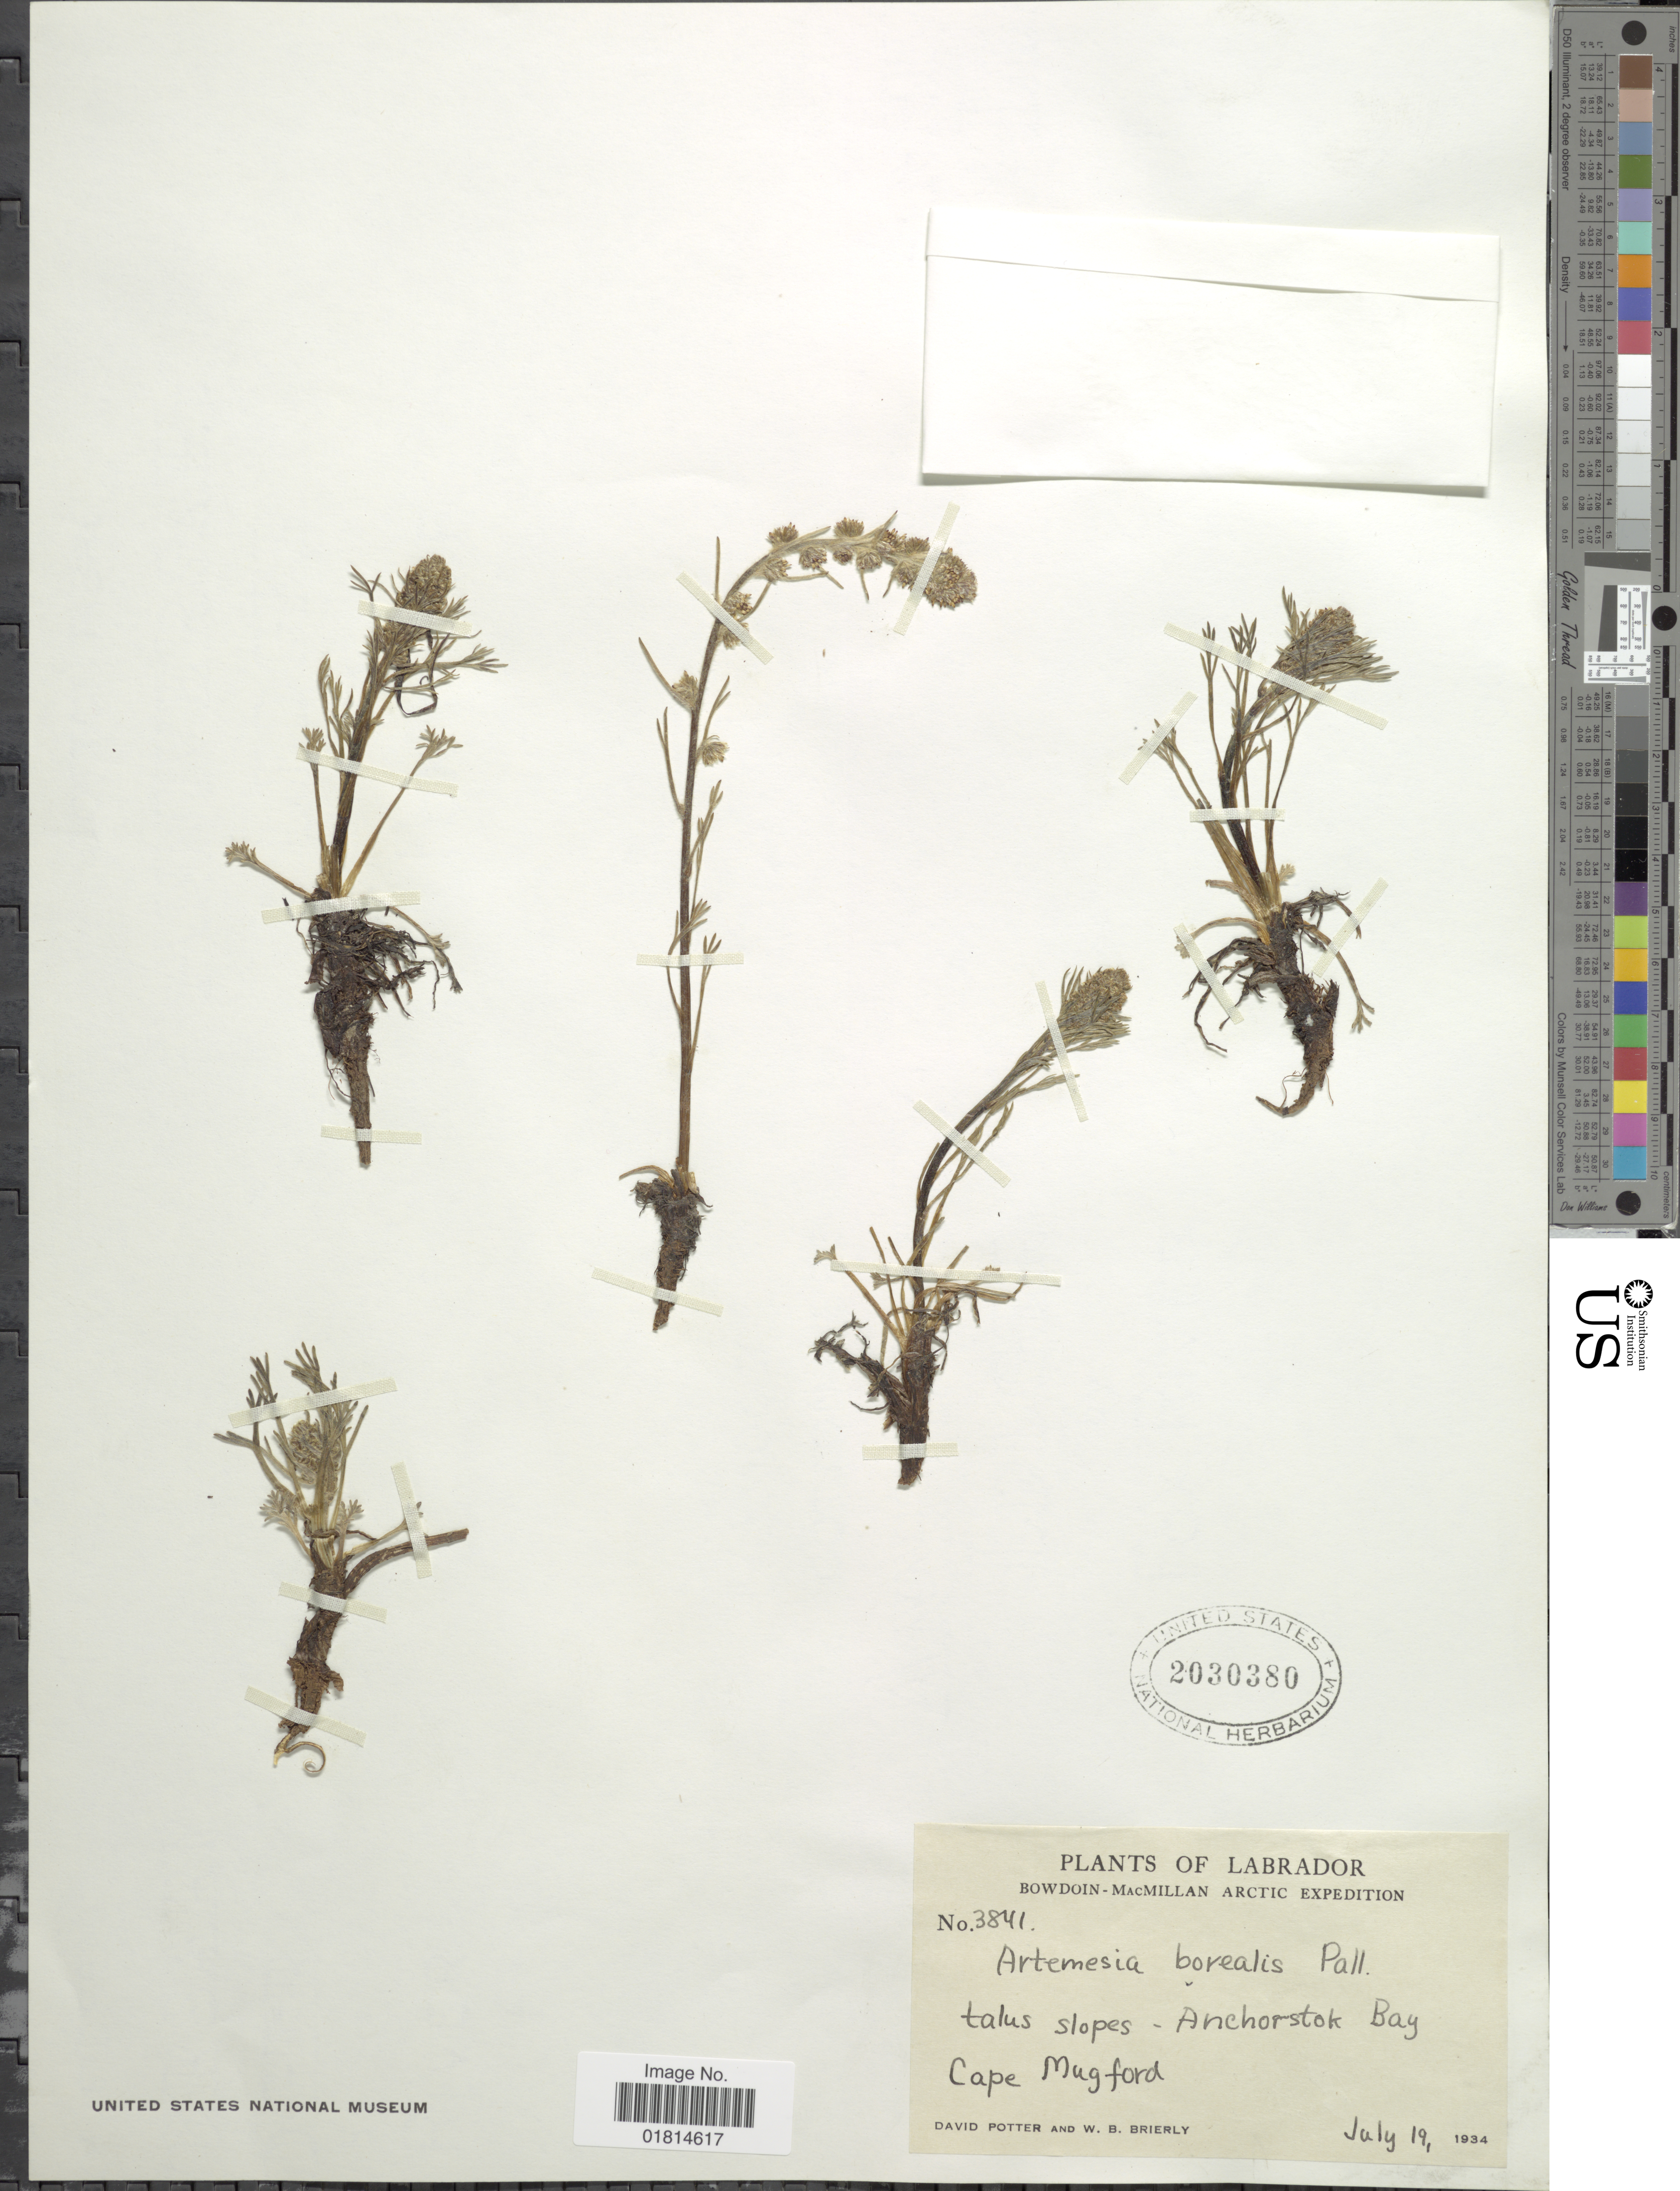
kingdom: Plantae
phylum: Tracheophyta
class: Magnoliopsida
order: Asterales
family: Asteraceae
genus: Artemisia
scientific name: Artemisia borealis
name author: Pall.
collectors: D. Potter & W. Brierly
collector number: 3841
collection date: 1934-07-19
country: Canada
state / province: Newfoundland and Labrador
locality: Labrador. Bowdoin - MacMillan Arctic. Anchorstok Bay. Cape Mugford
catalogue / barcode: US 2030380